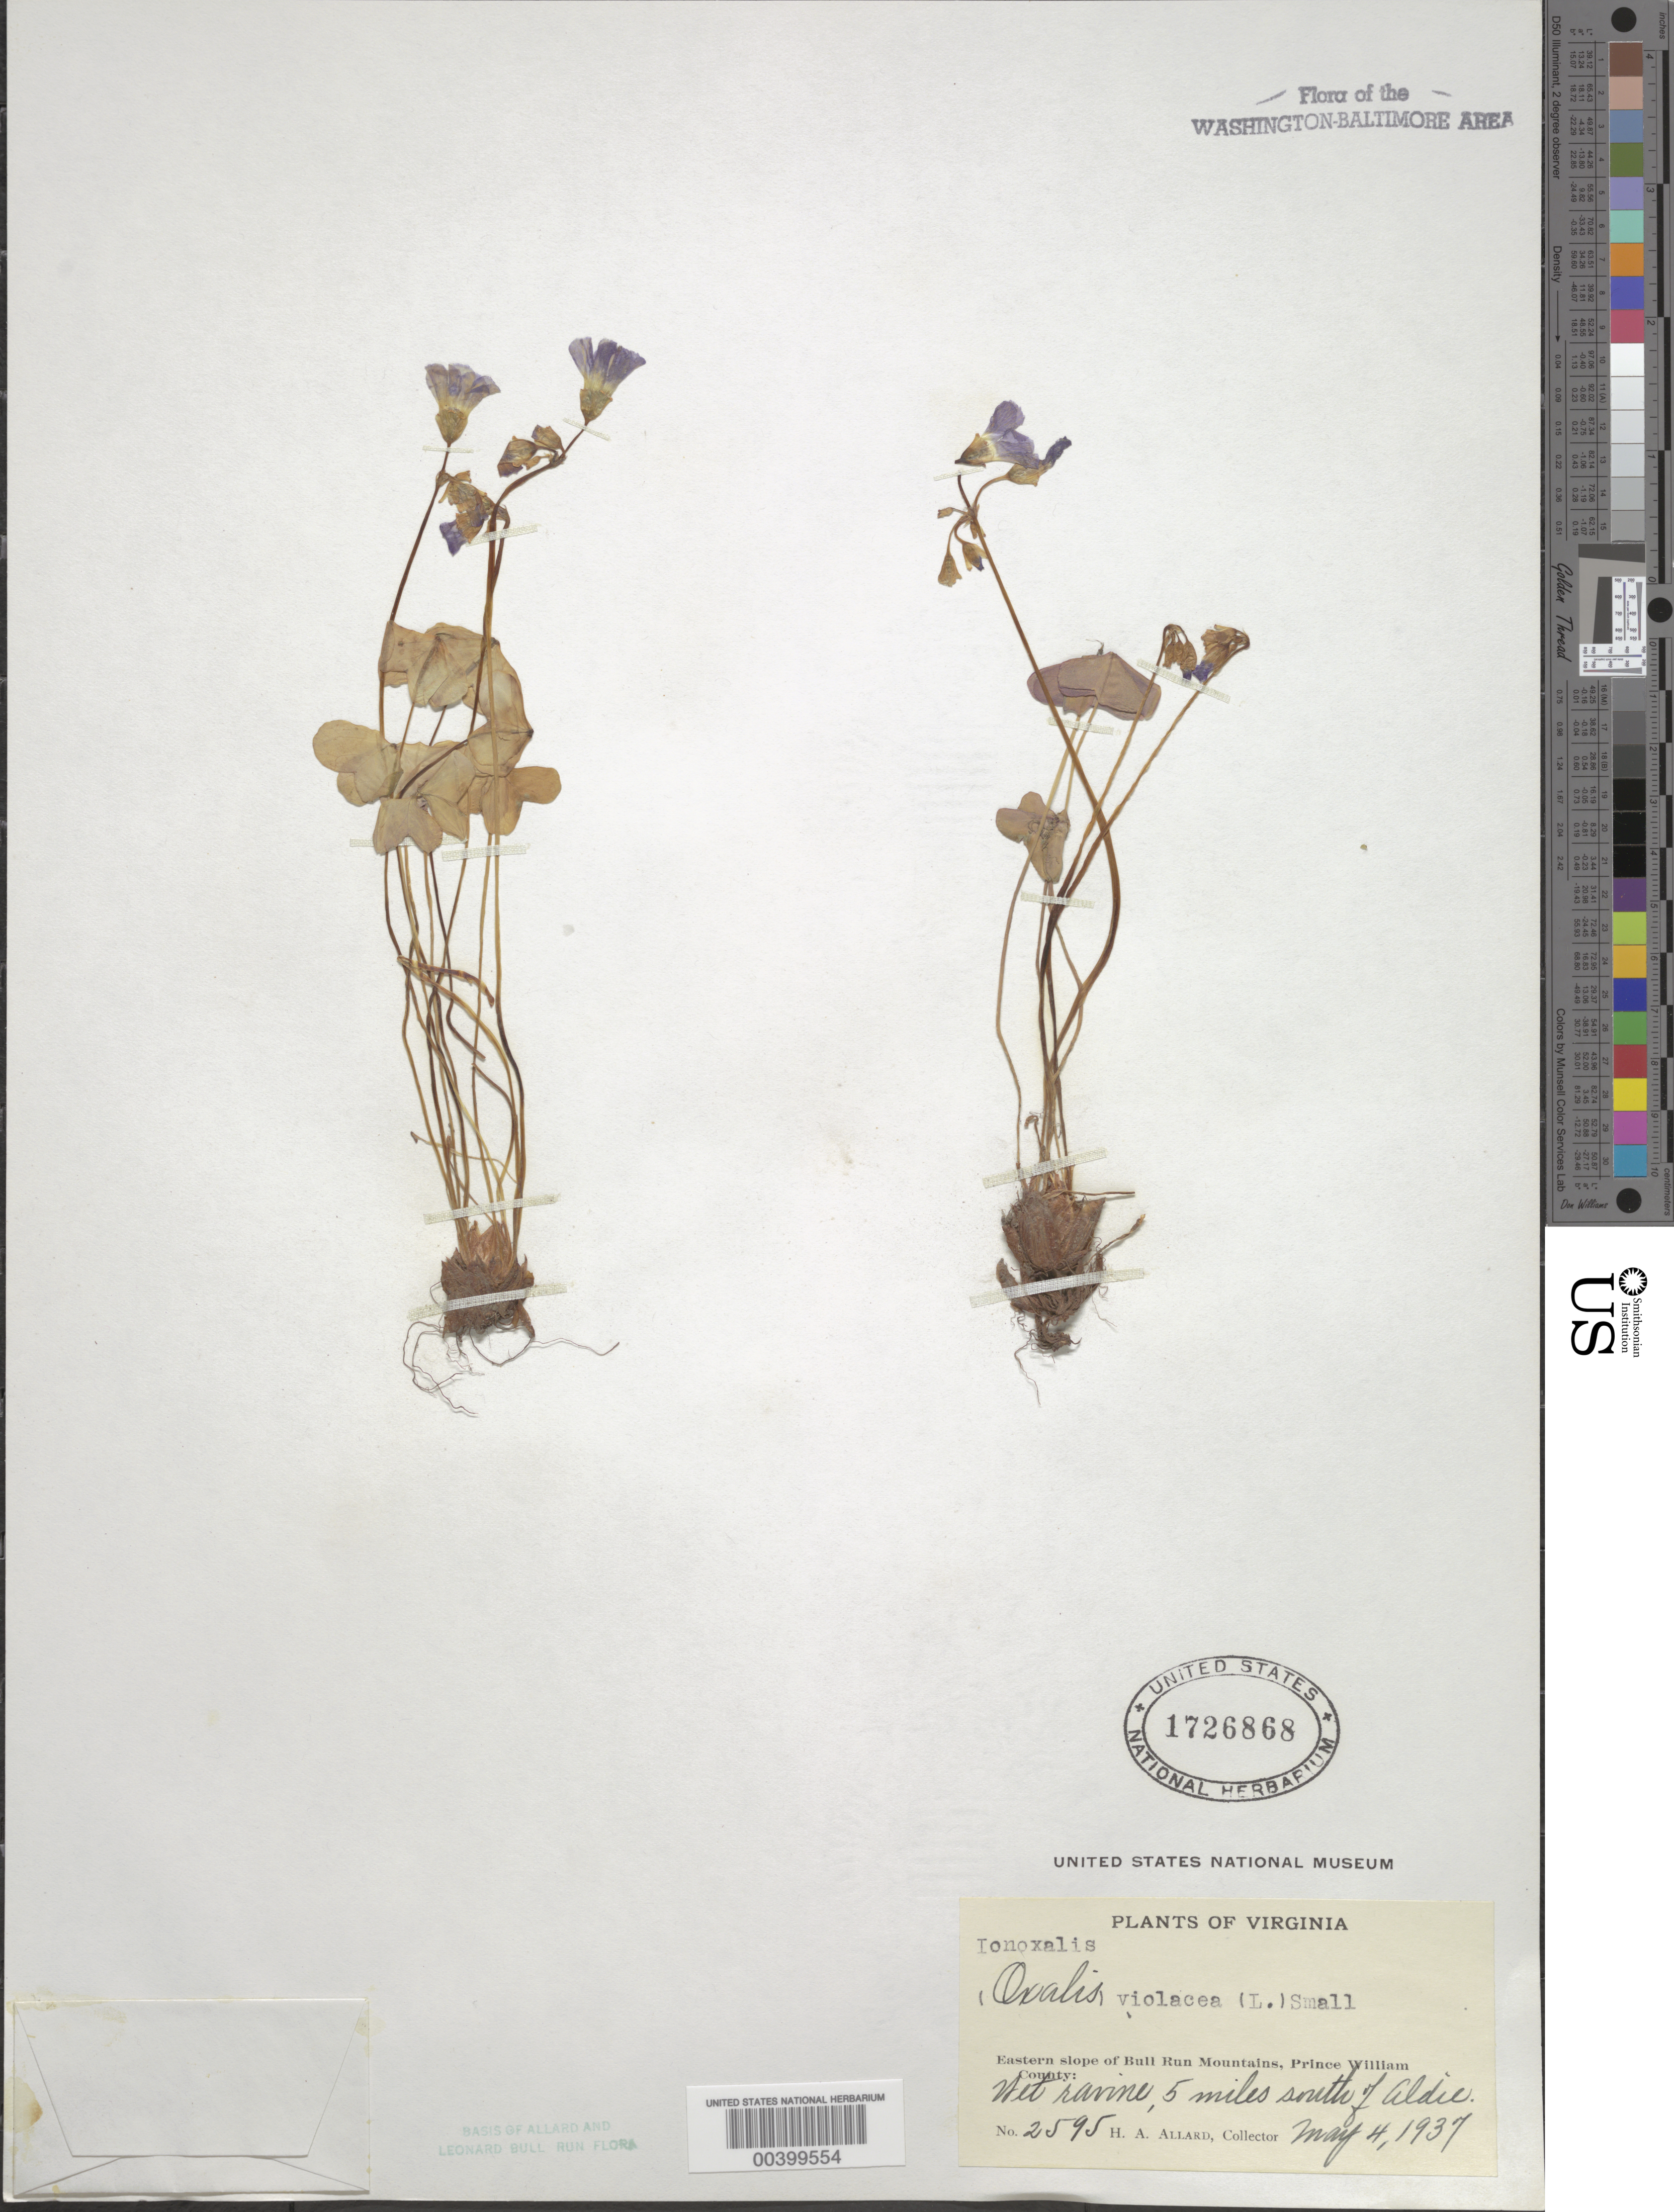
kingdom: Plantae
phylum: Tracheophyta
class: Magnoliopsida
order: Oxalidales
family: Oxalidaceae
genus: Oxalis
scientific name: Oxalis violacea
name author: L.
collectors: H. A. Allard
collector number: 2595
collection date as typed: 04 May 1937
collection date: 1937-05-04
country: United States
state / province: Virginia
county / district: Prince William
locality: South of Aldie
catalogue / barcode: US 1726868